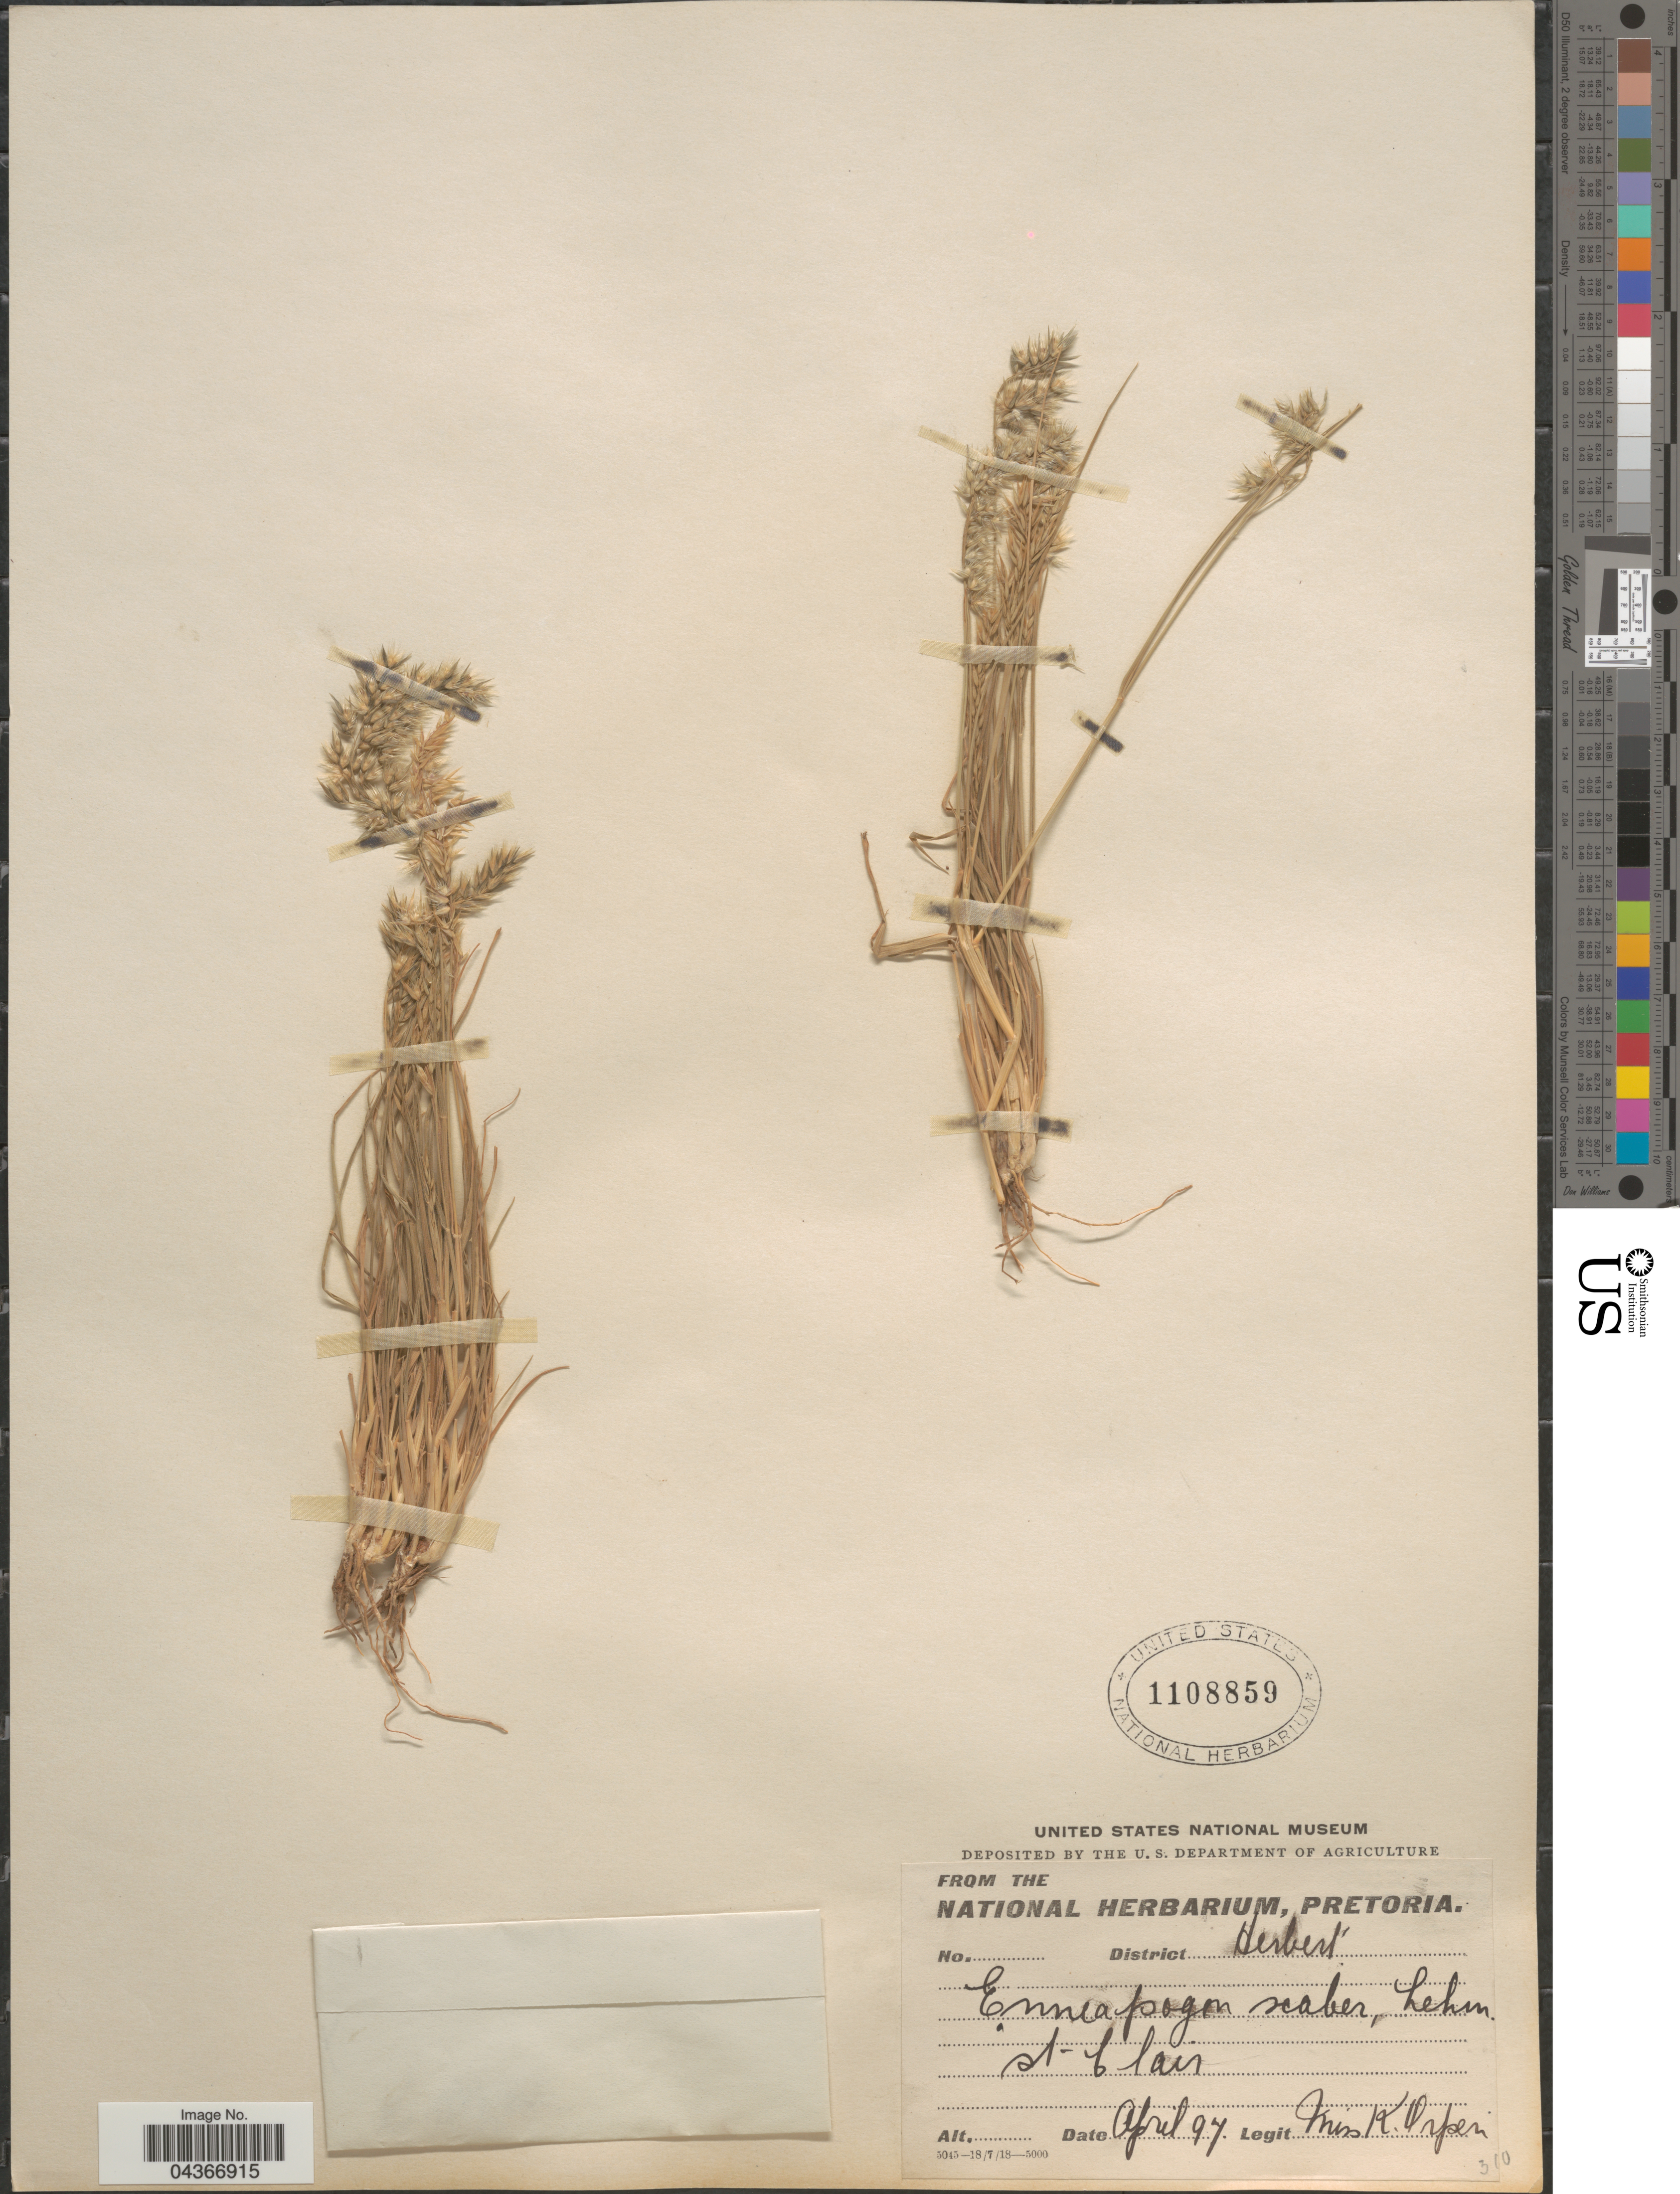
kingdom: Plantae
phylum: Tracheophyta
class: Liliopsida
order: Poales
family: Poaceae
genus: Enneapogon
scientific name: Enneapogon scaber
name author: Lehm.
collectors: K. Orpen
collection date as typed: Transcribed d/m/y: /4/97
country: South Africa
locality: District Herbert. St Clair.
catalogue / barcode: US 1108859